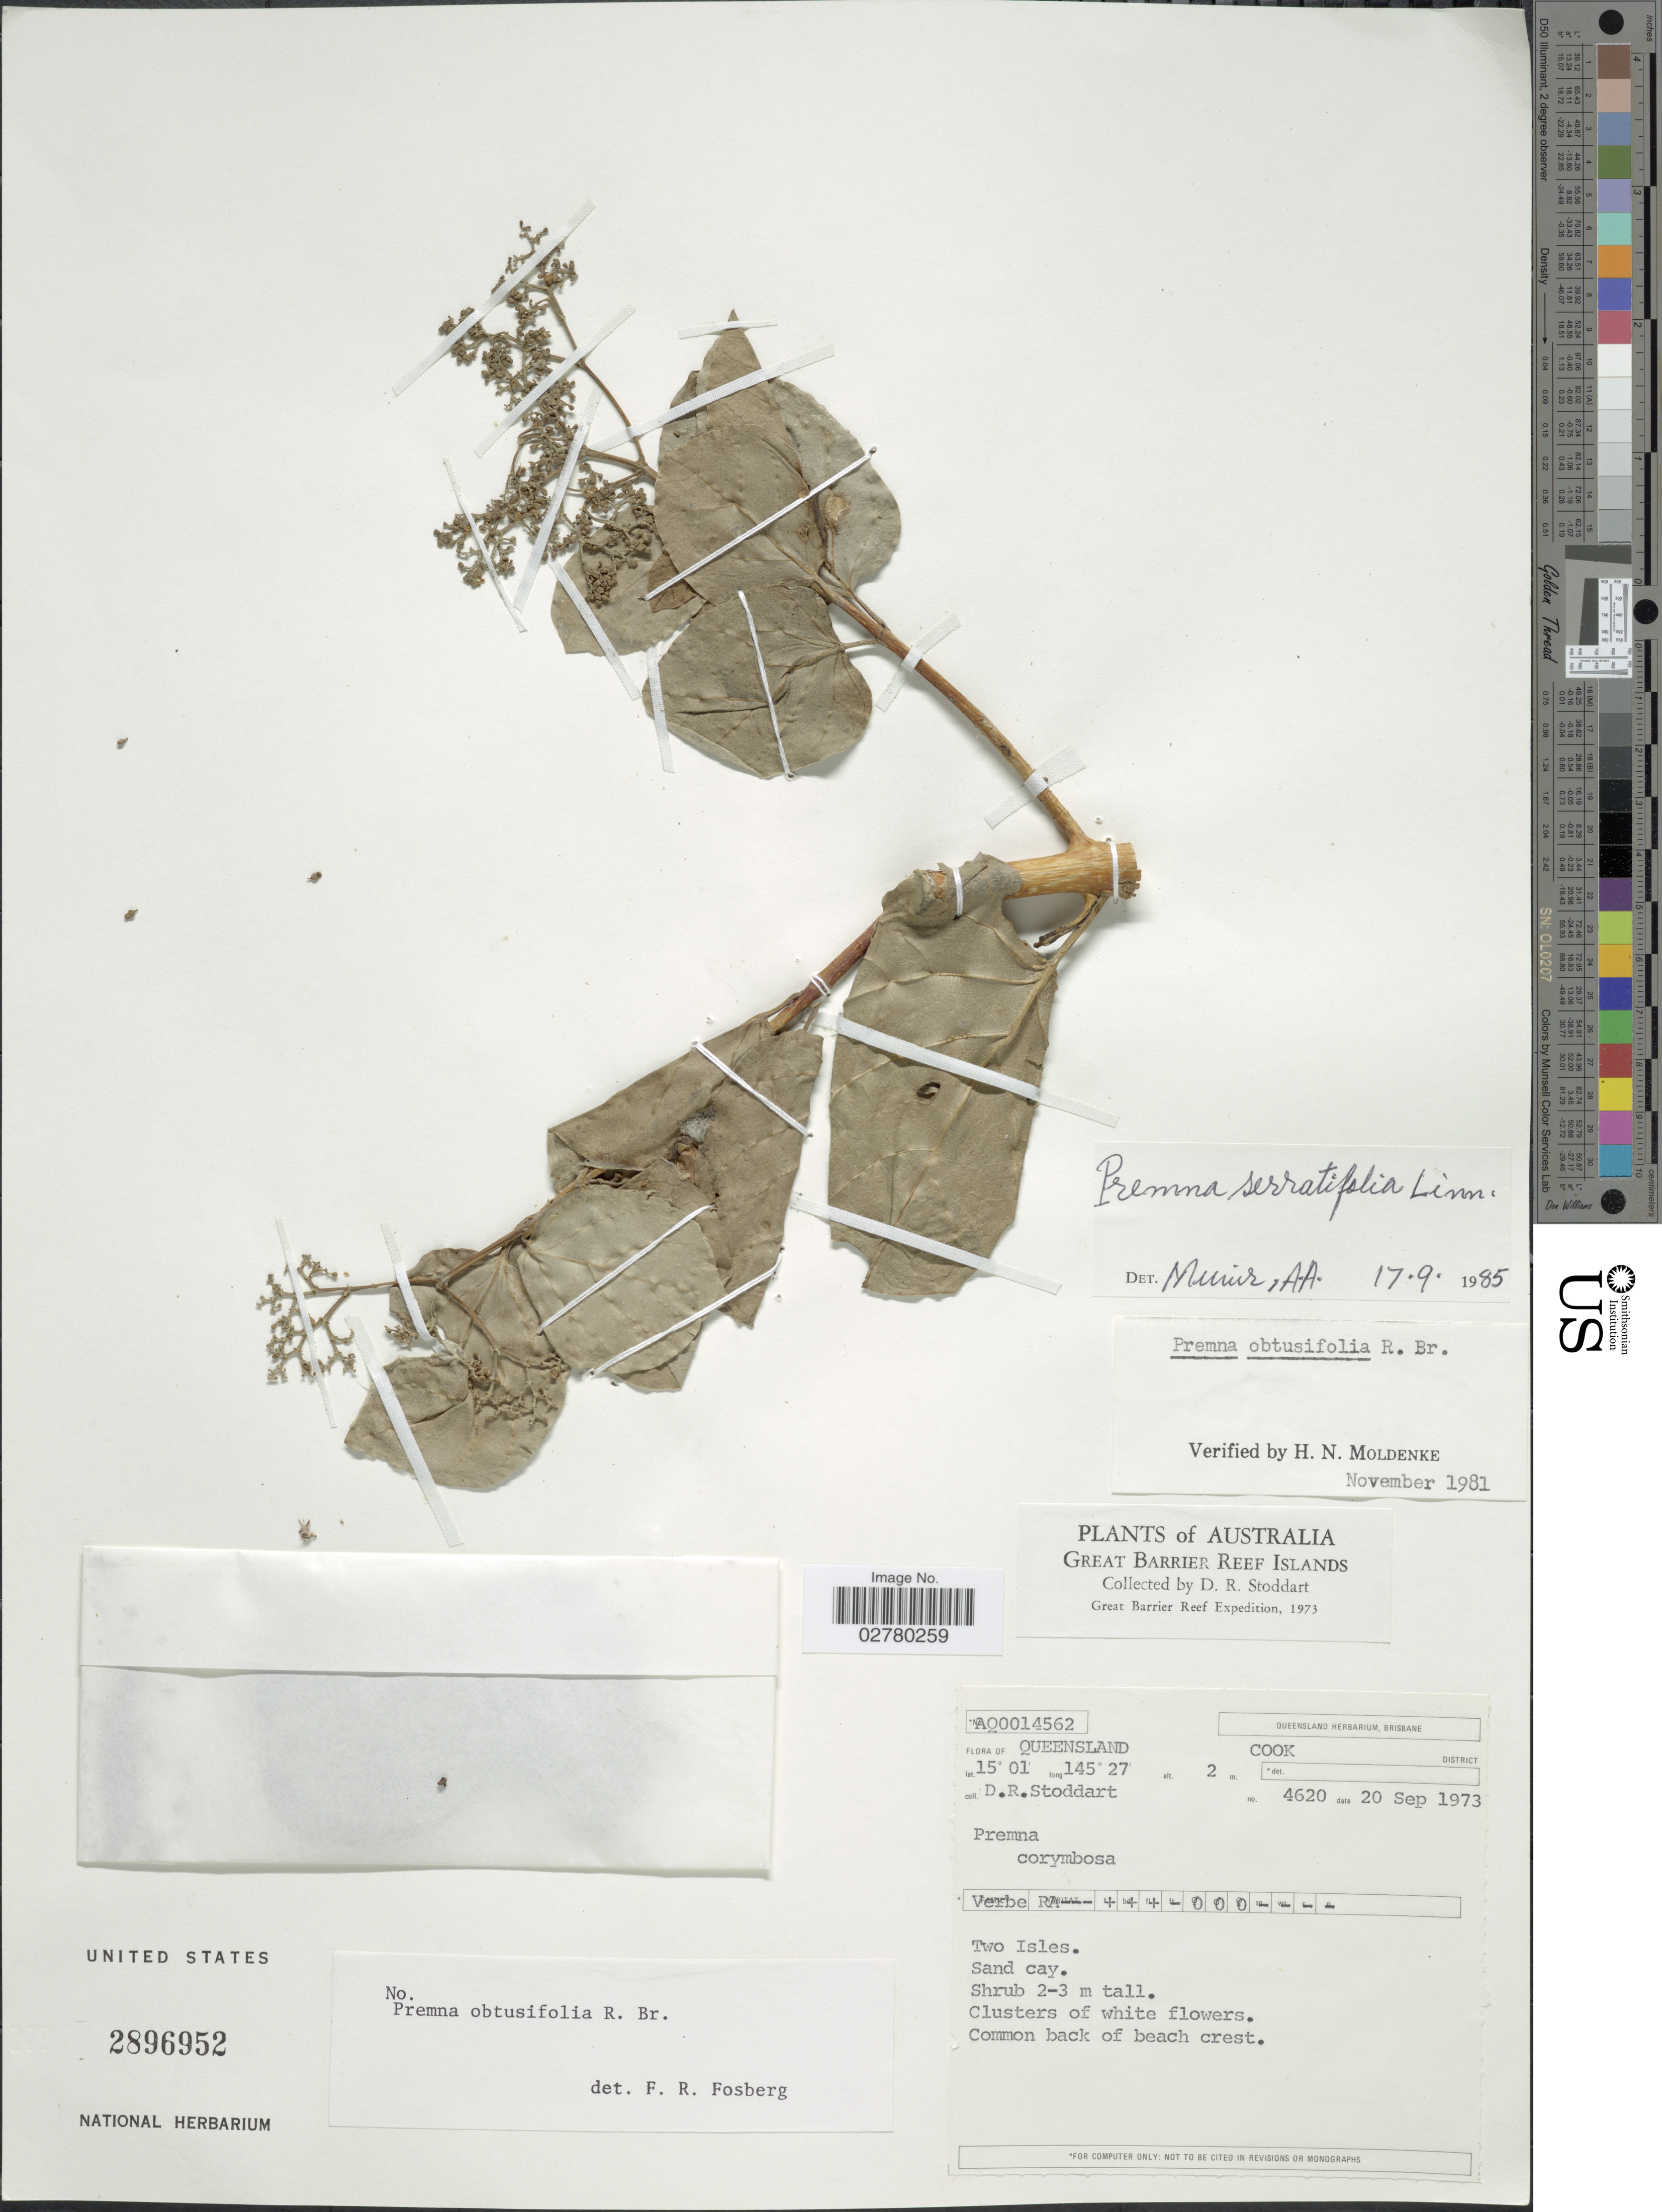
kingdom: Plantae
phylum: Tracheophyta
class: Magnoliopsida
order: Lamiales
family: Lamiaceae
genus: Premna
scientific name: Premna serratifolia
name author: L.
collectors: D. R. Stoddart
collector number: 4620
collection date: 1973-09-20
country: Australia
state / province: Queensland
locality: Great Barrier Reef Islands, Cook District, Two Isles.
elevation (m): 2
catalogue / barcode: US 2896952